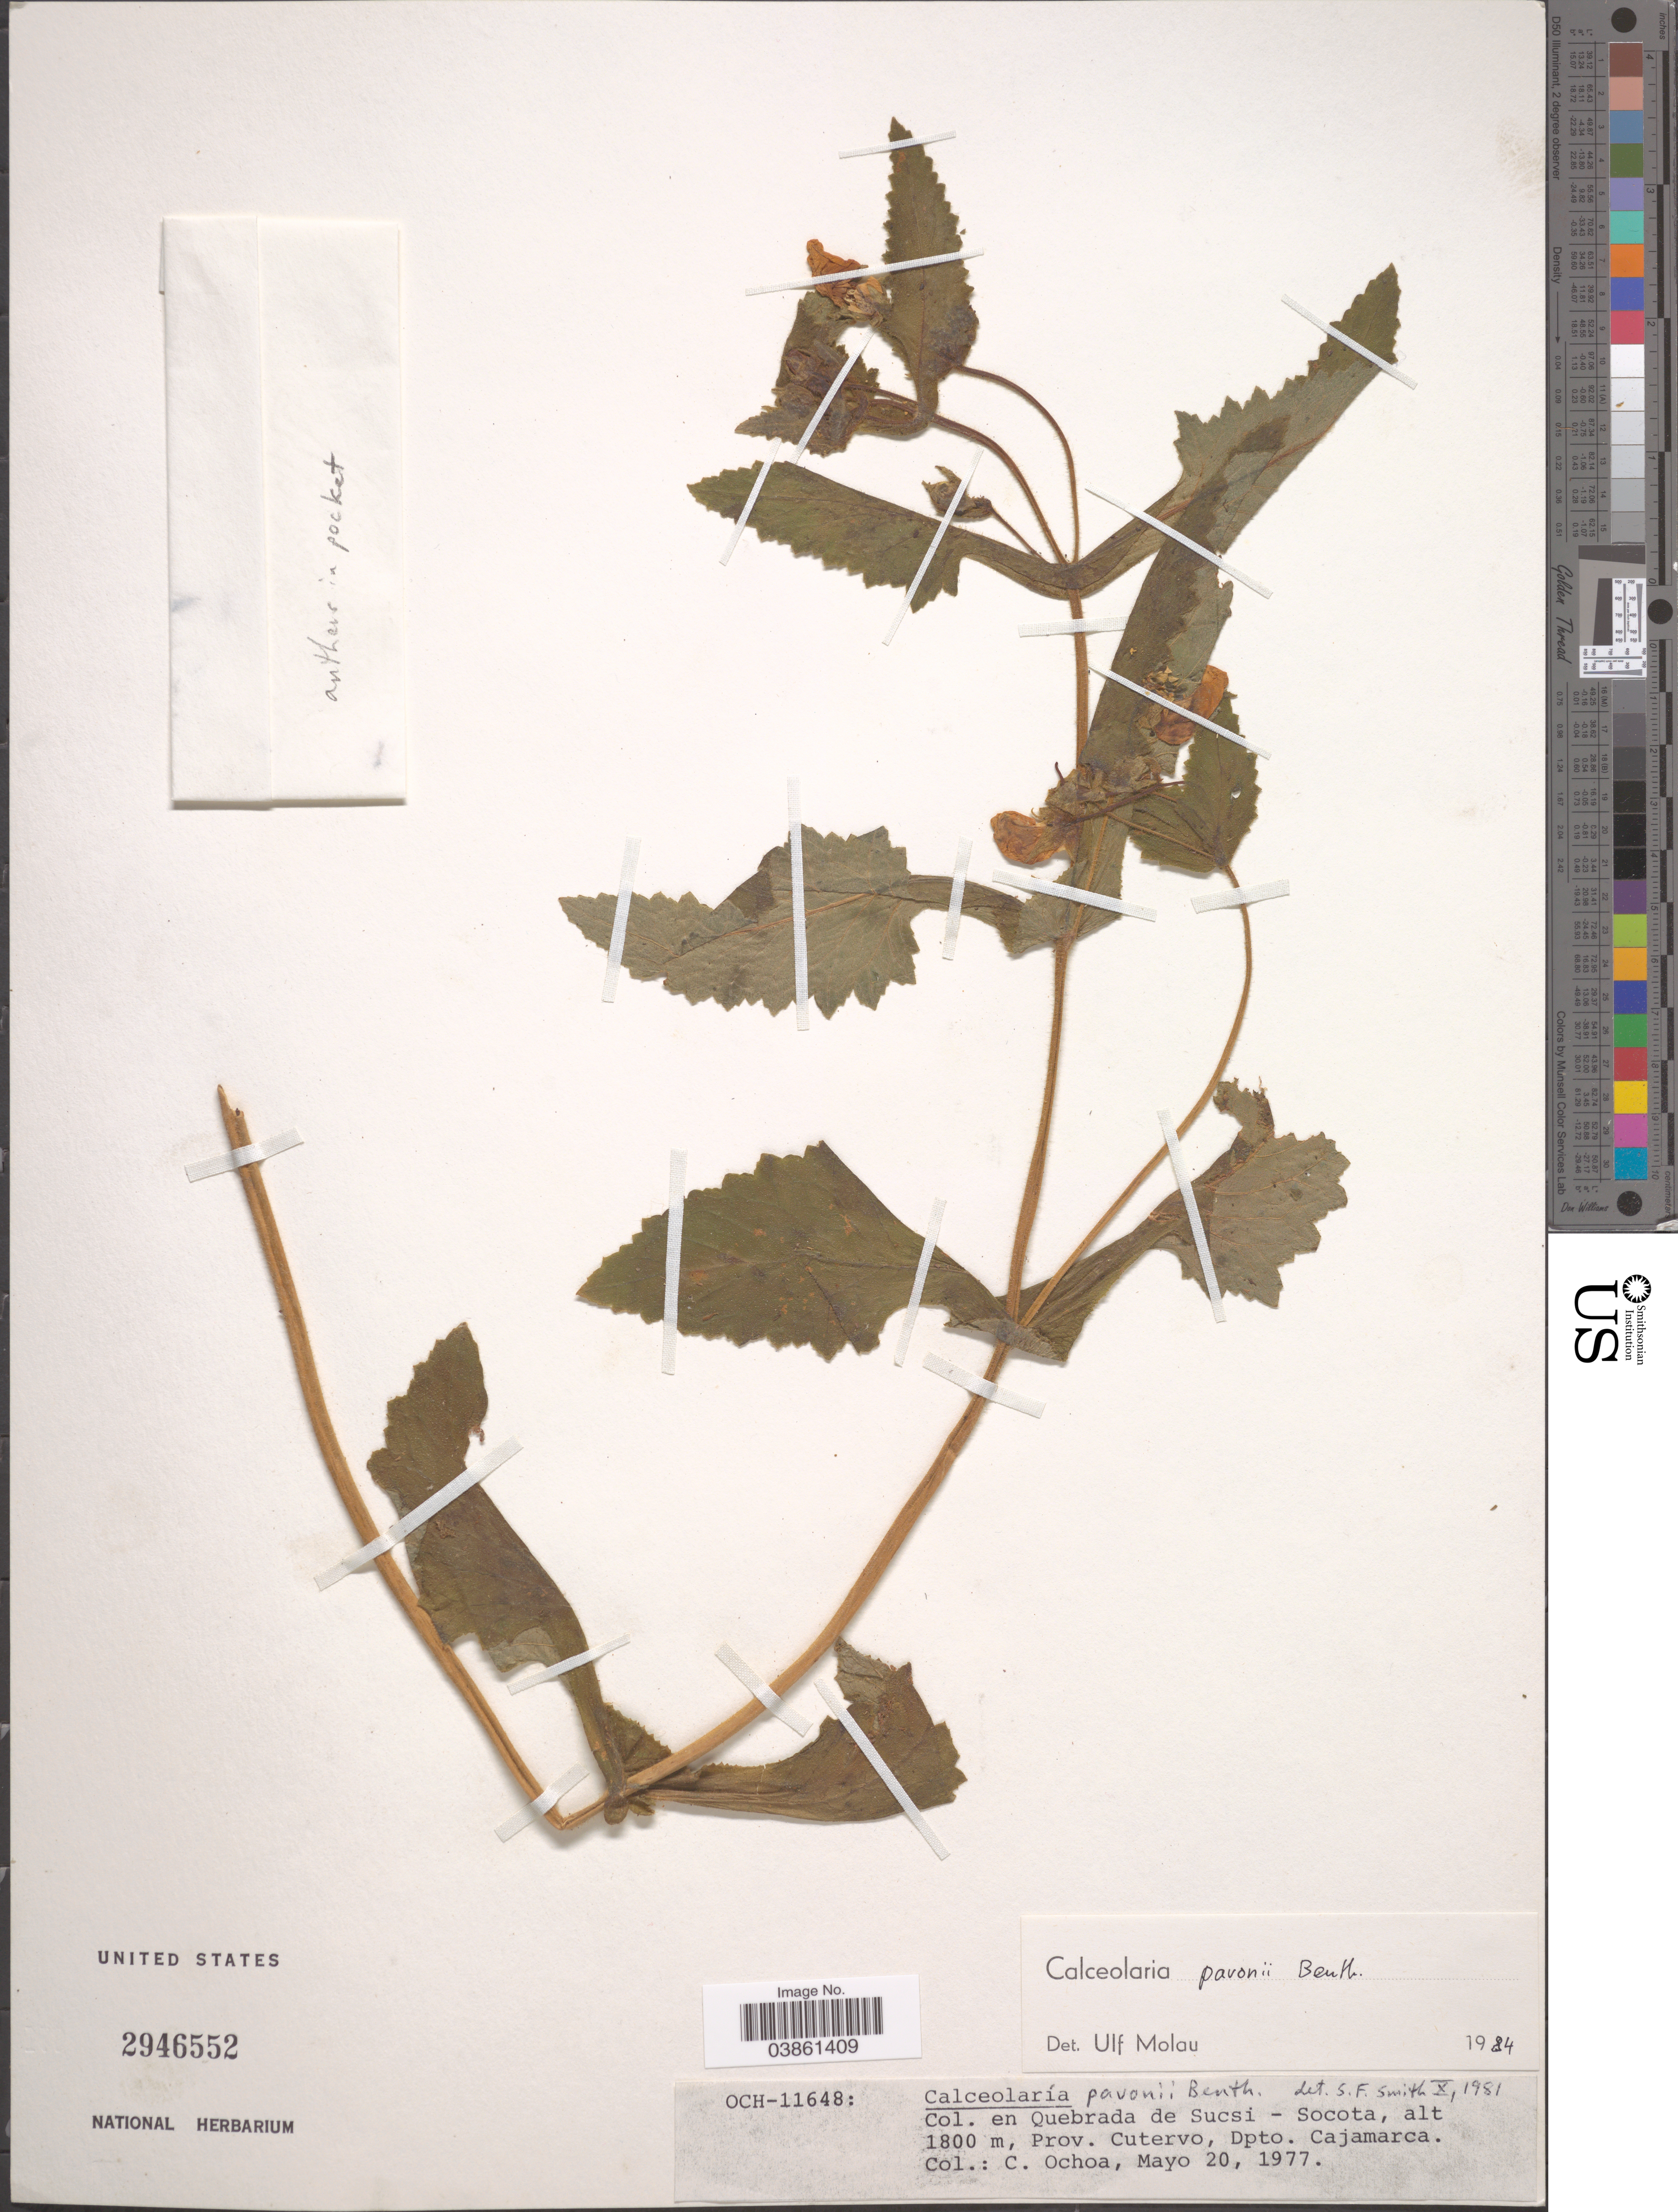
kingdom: Plantae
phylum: Tracheophyta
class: Magnoliopsida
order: Lamiales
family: Calceolariaceae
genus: Calceolaria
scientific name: Calceolaria pavonii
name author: Benth. in DC.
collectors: C. Ochoa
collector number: OCH-11648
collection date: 1977-05-20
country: Peru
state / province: Cajamarca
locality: Col. en Quebrada de Sucsi - Socota, Prov. Cutervo, Dpto. Cajamarca.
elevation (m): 1800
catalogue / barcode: US 2946552